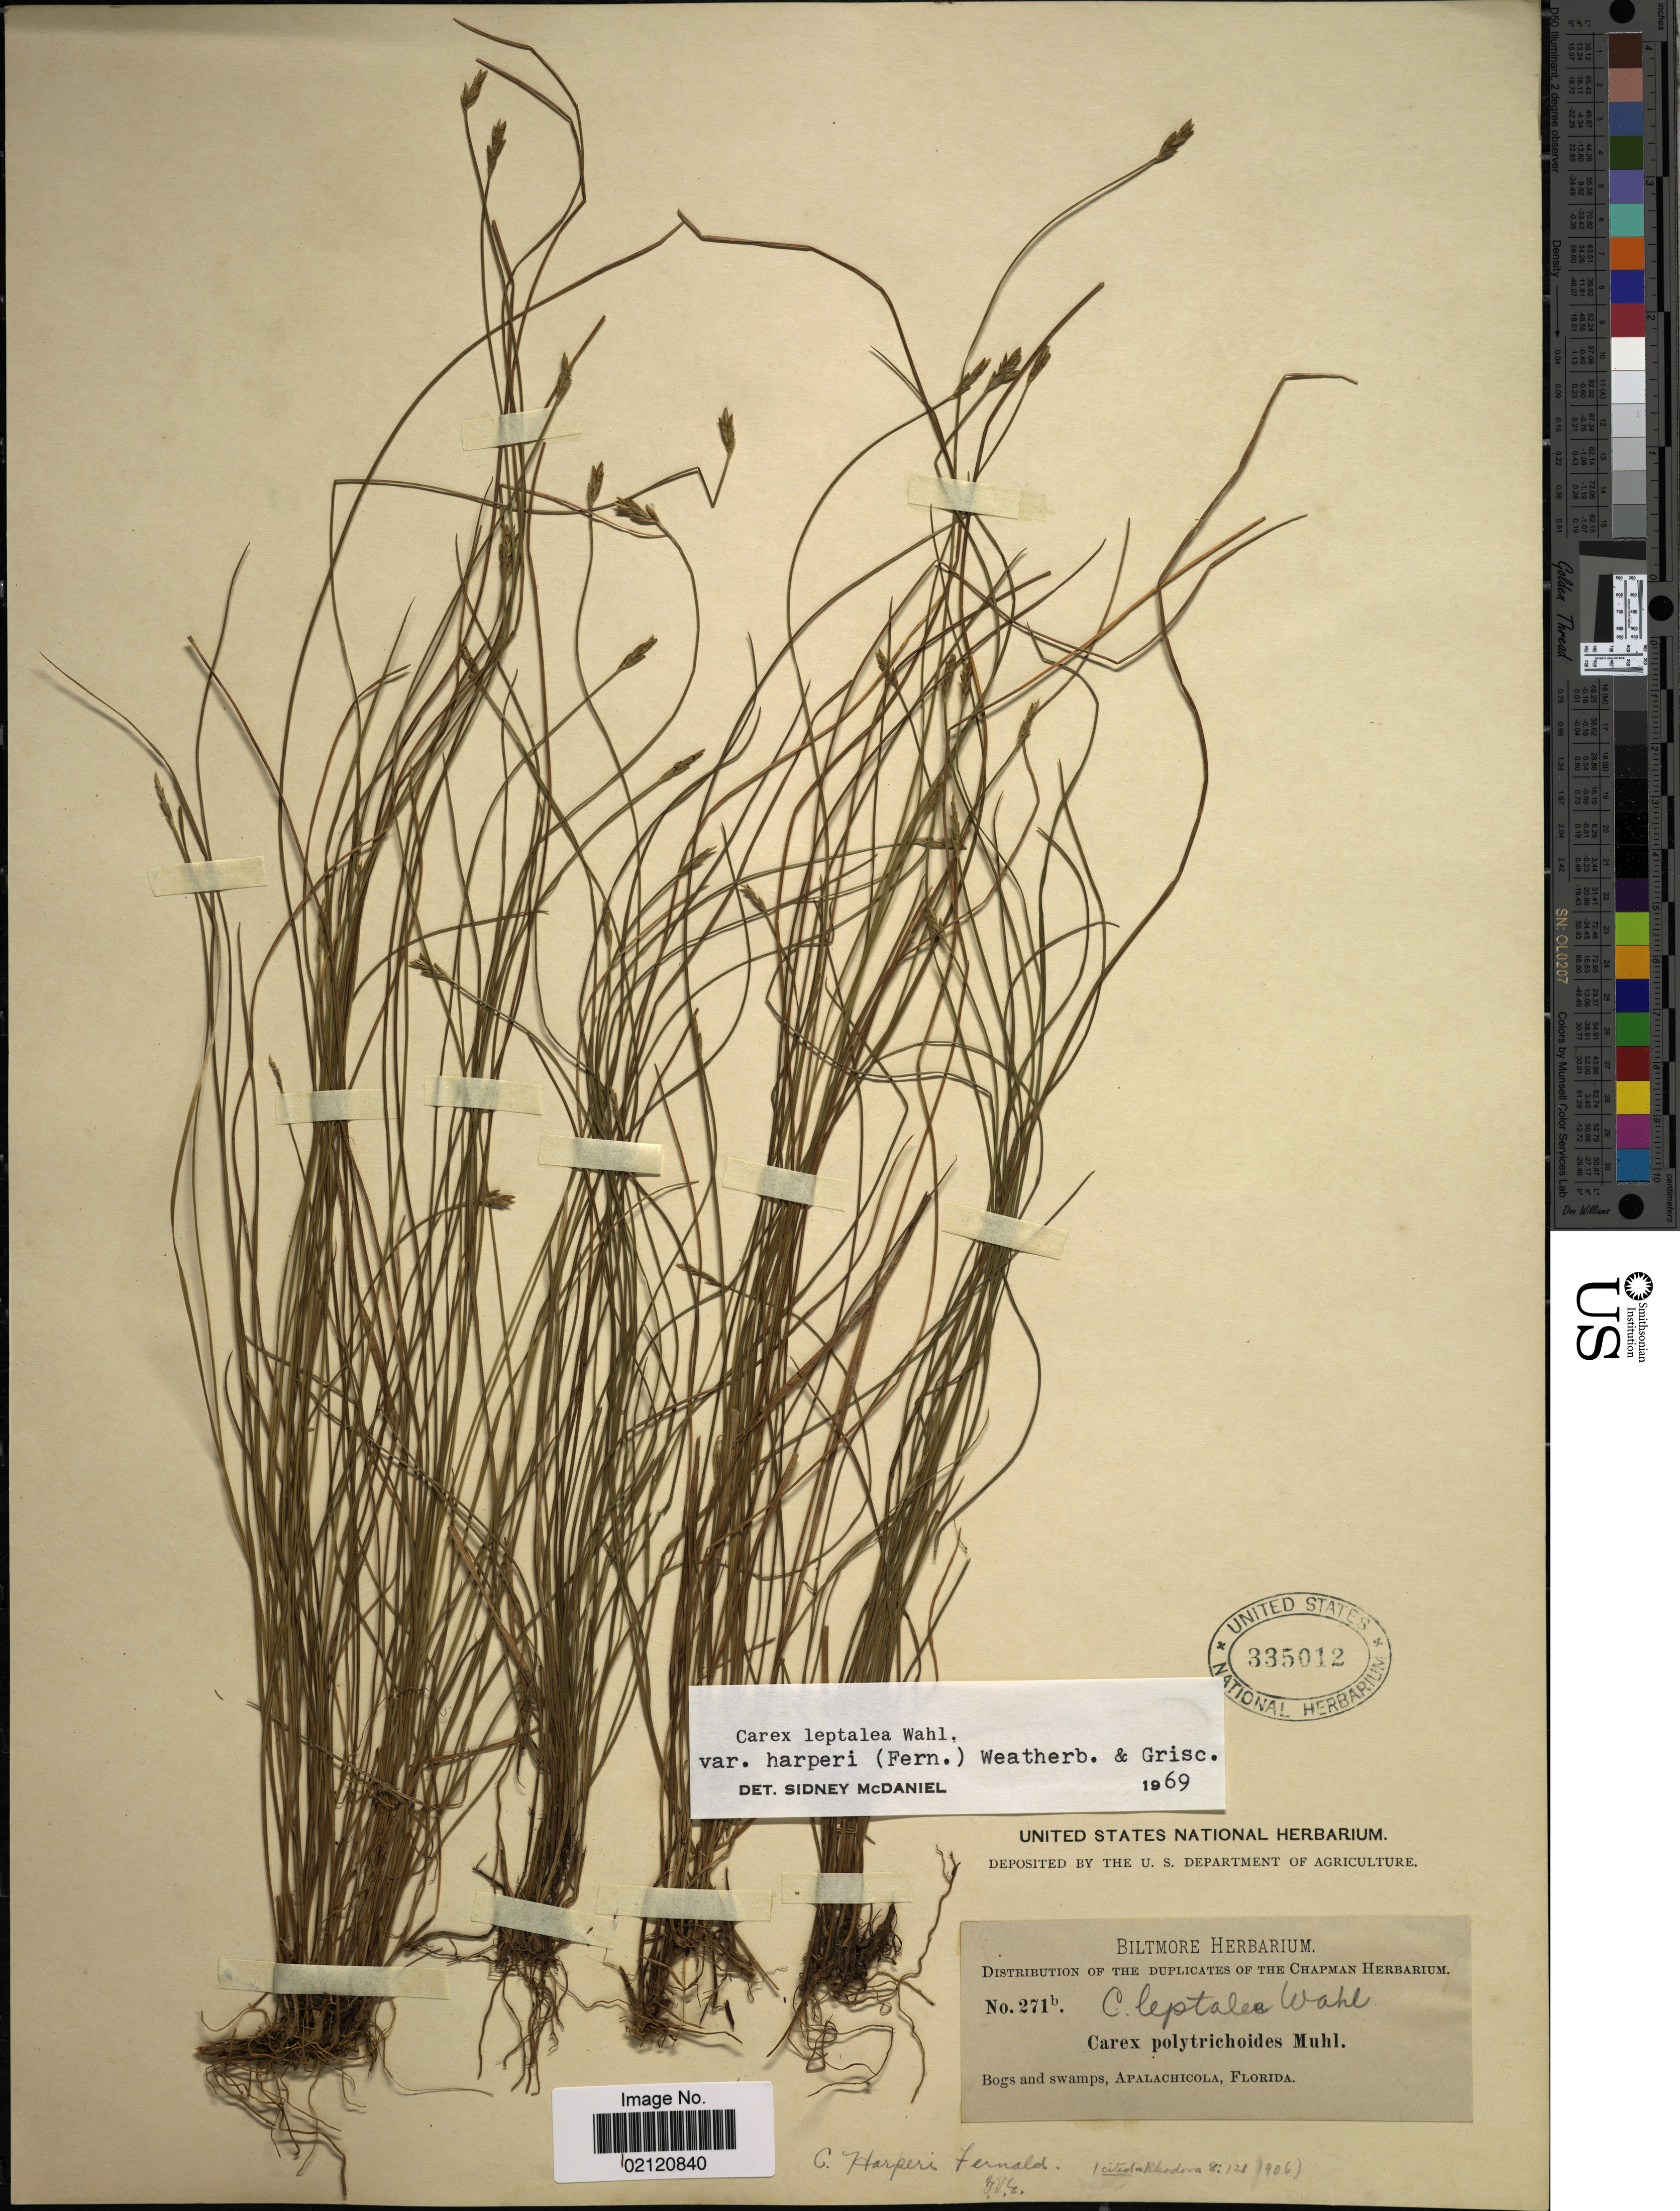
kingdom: Plantae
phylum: Tracheophyta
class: Liliopsida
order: Poales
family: Cyperaceae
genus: Carex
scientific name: Carex leptalea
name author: Wahlenb.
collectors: ex herb. Biltmore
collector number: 271b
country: United States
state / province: Florida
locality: Bogs and swamps, Apalachicola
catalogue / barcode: US 335012